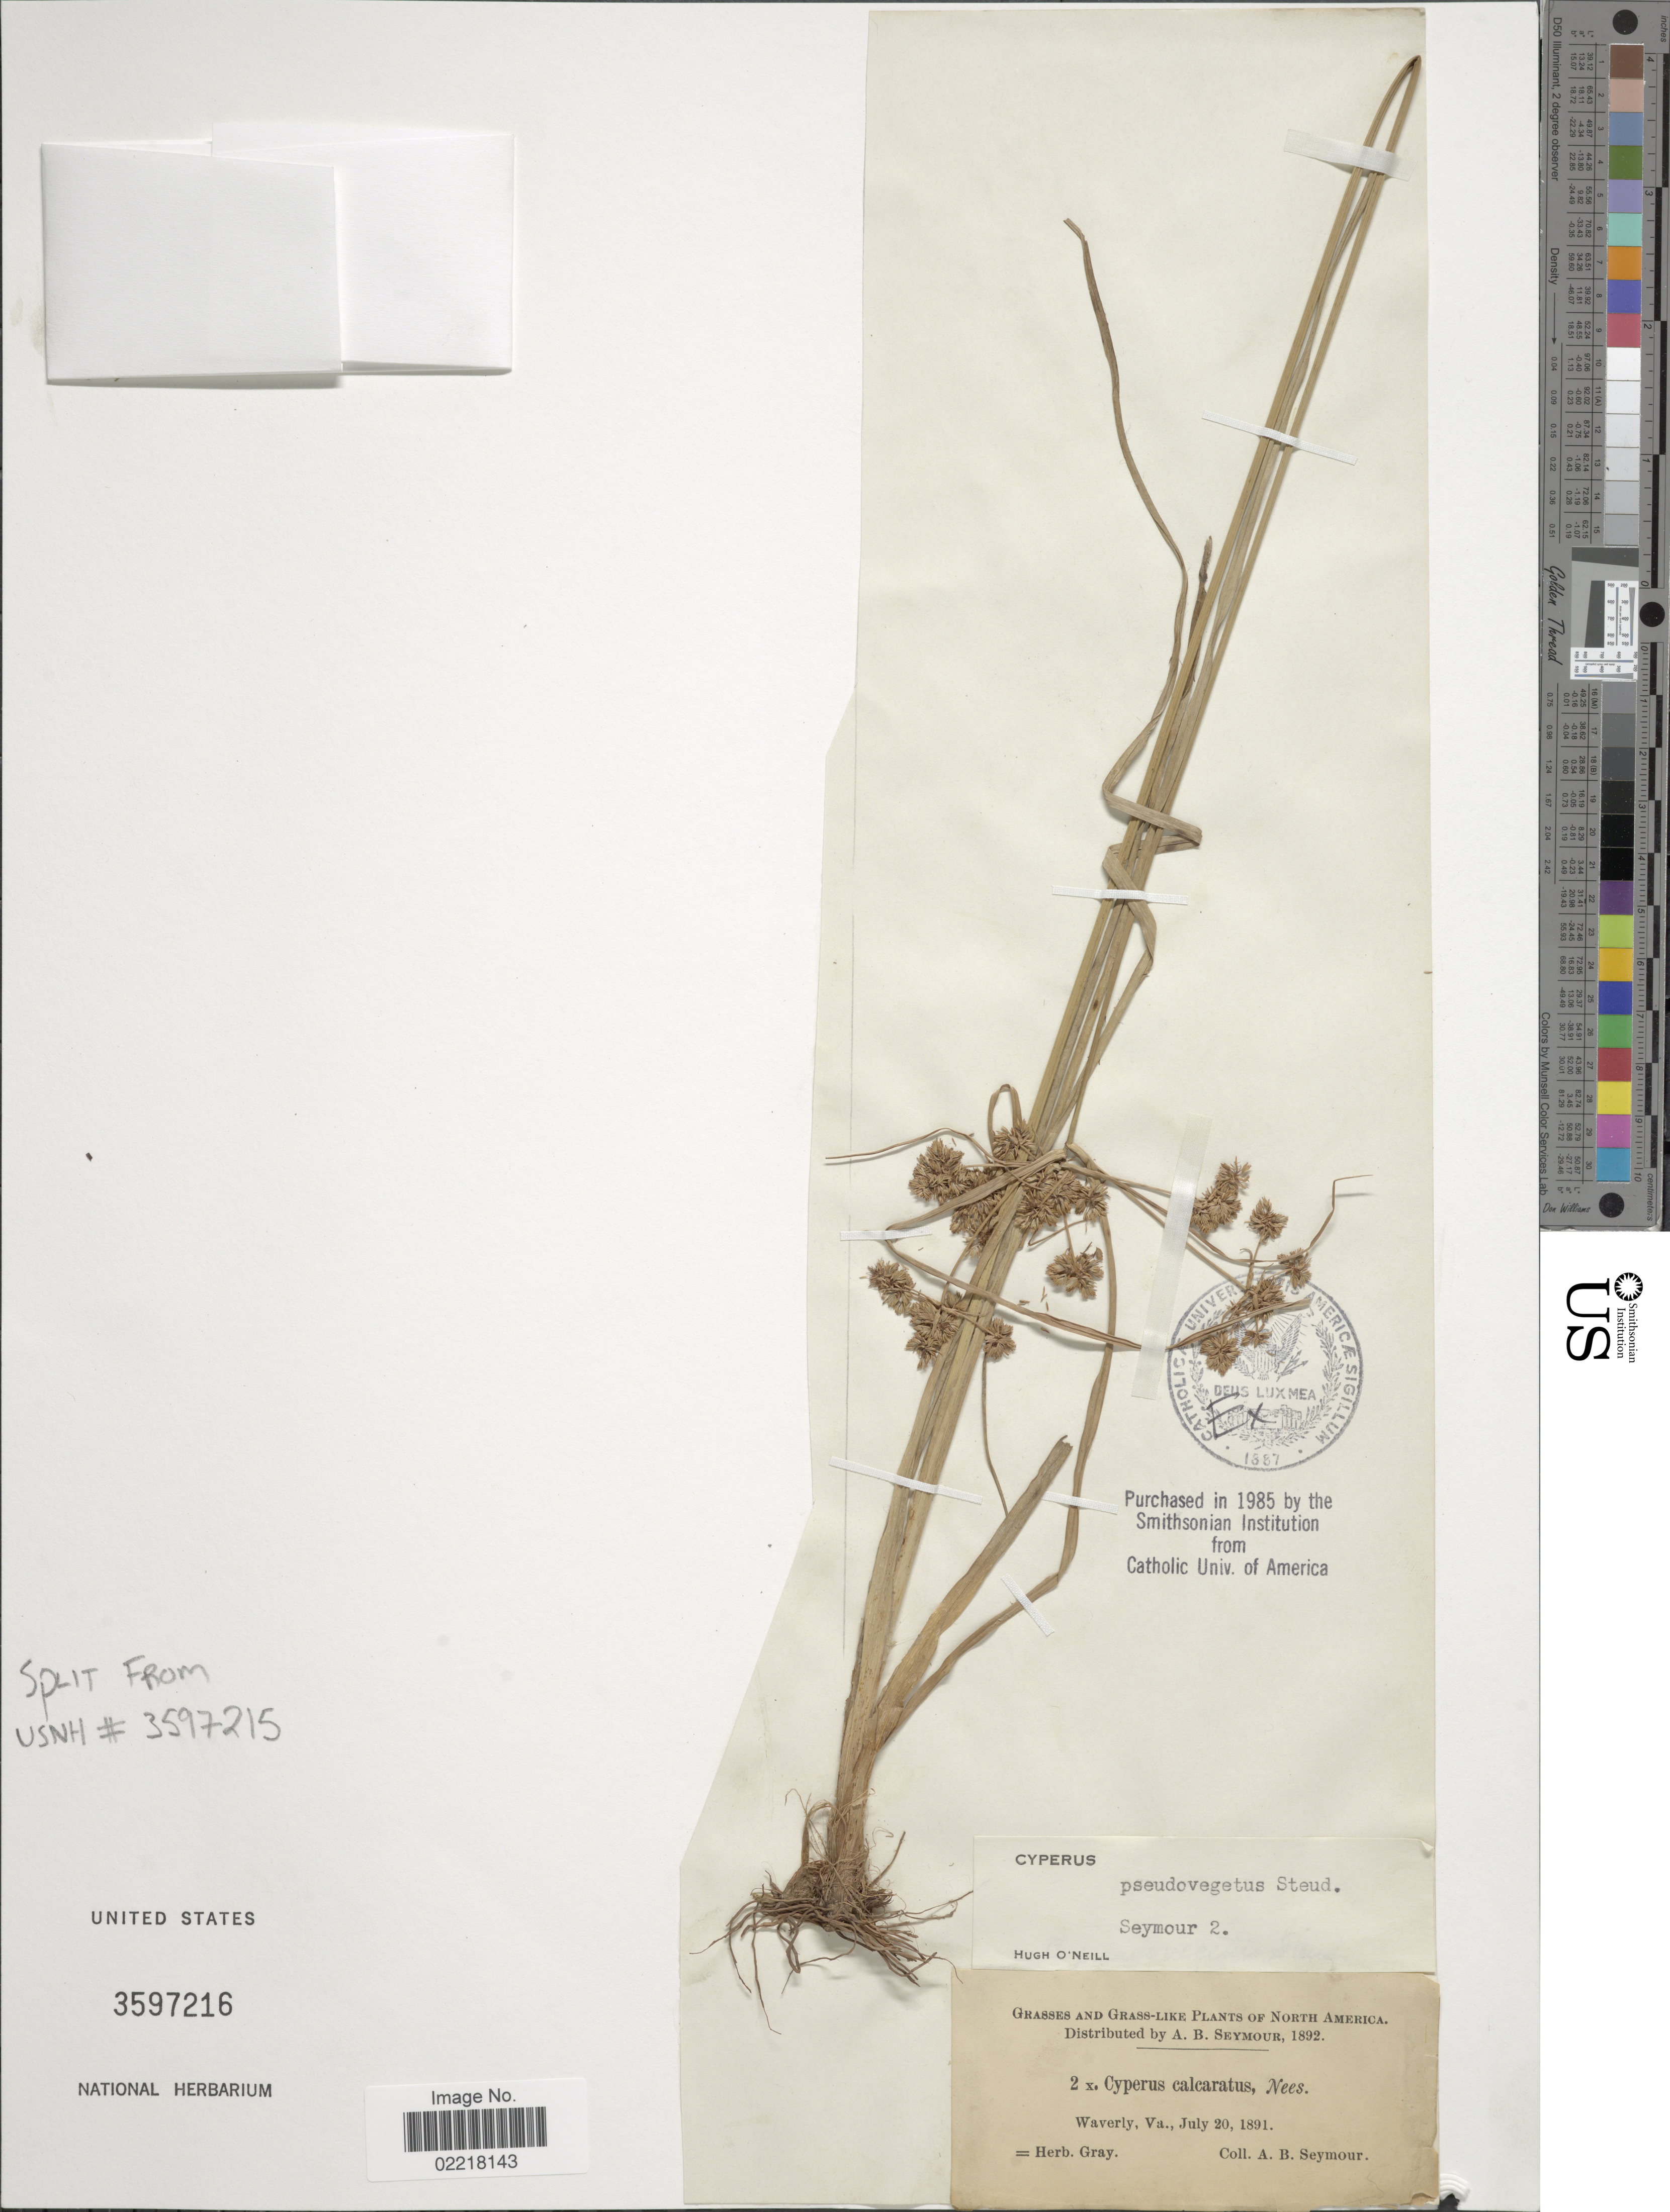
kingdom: Plantae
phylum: Tracheophyta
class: Liliopsida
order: Poales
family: Cyperaceae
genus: Cyperus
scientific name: Cyperus pseudovegetus Steud.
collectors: A. Seymour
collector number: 2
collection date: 1891-07-20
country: United States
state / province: Virginia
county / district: Sussex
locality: Waverly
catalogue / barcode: US 3597216